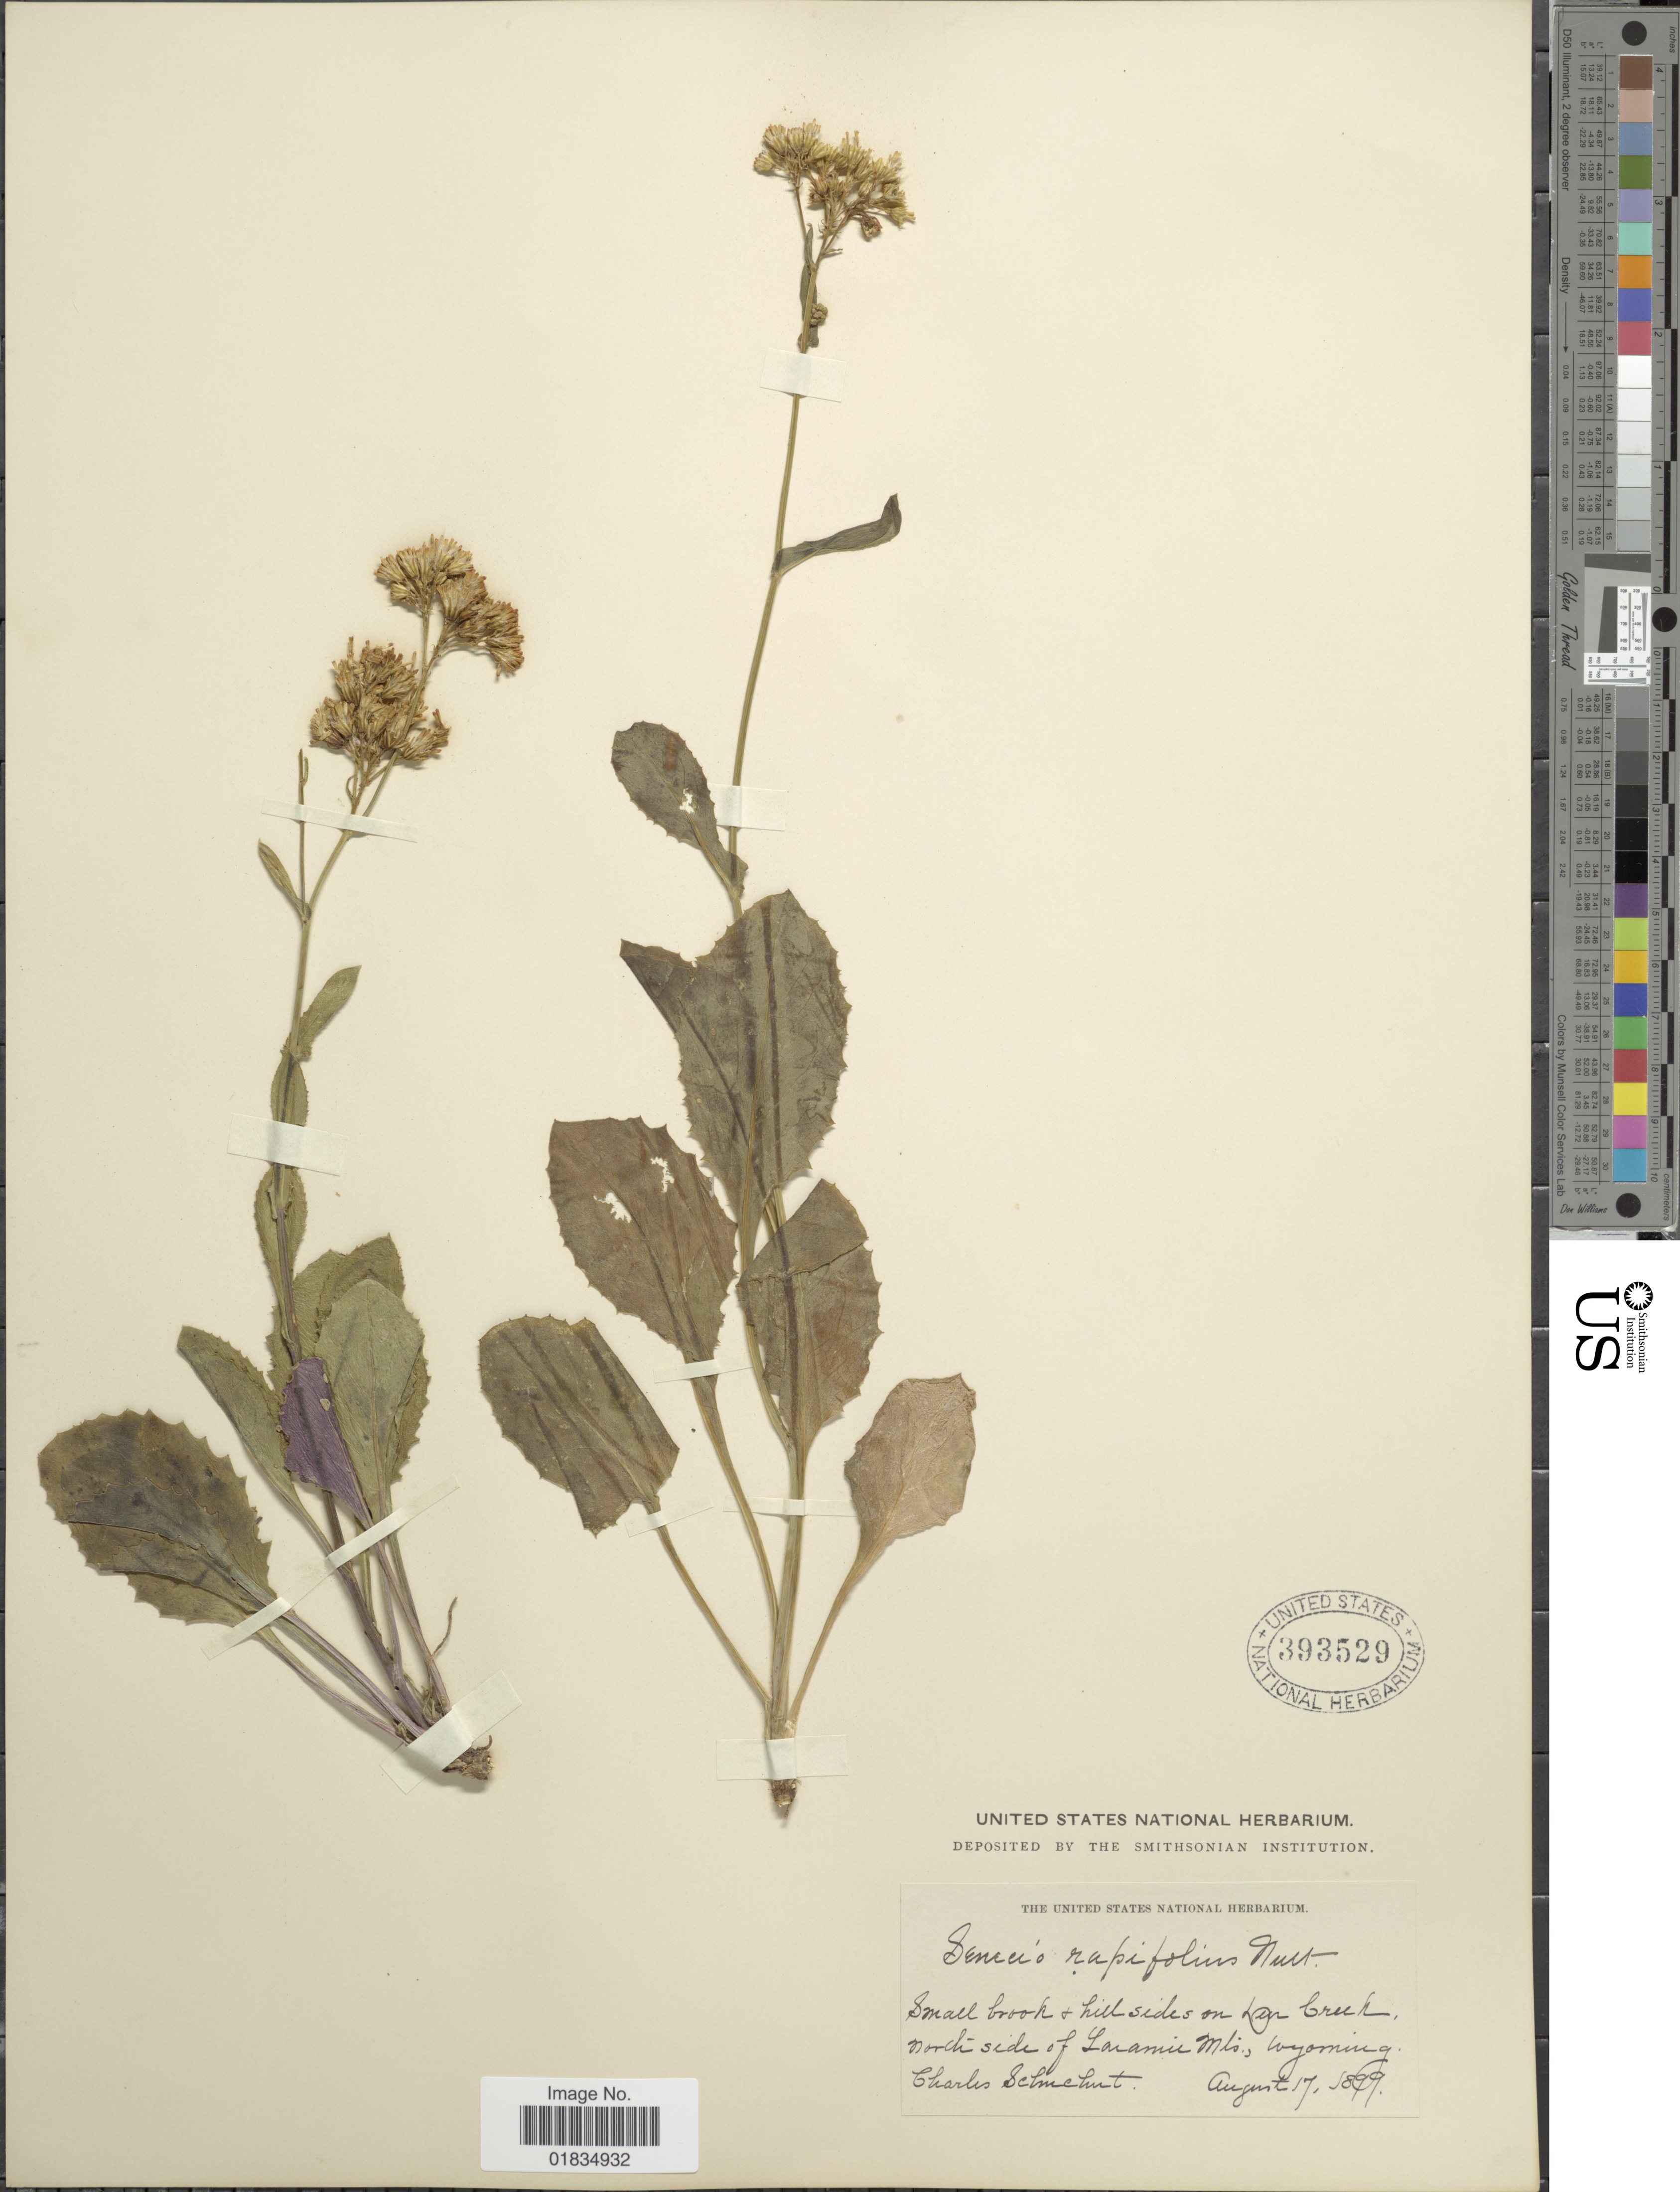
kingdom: Plantae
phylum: Tracheophyta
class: Magnoliopsida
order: Asterales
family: Asteraceae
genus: Senecio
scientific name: Senecio rapifolius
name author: Nutt.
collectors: C. Schuchert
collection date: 1899-08-17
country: United States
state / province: Wyoming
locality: Hill sides on Bear Creek, north side of Laramie Mts.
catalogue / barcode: US 393529